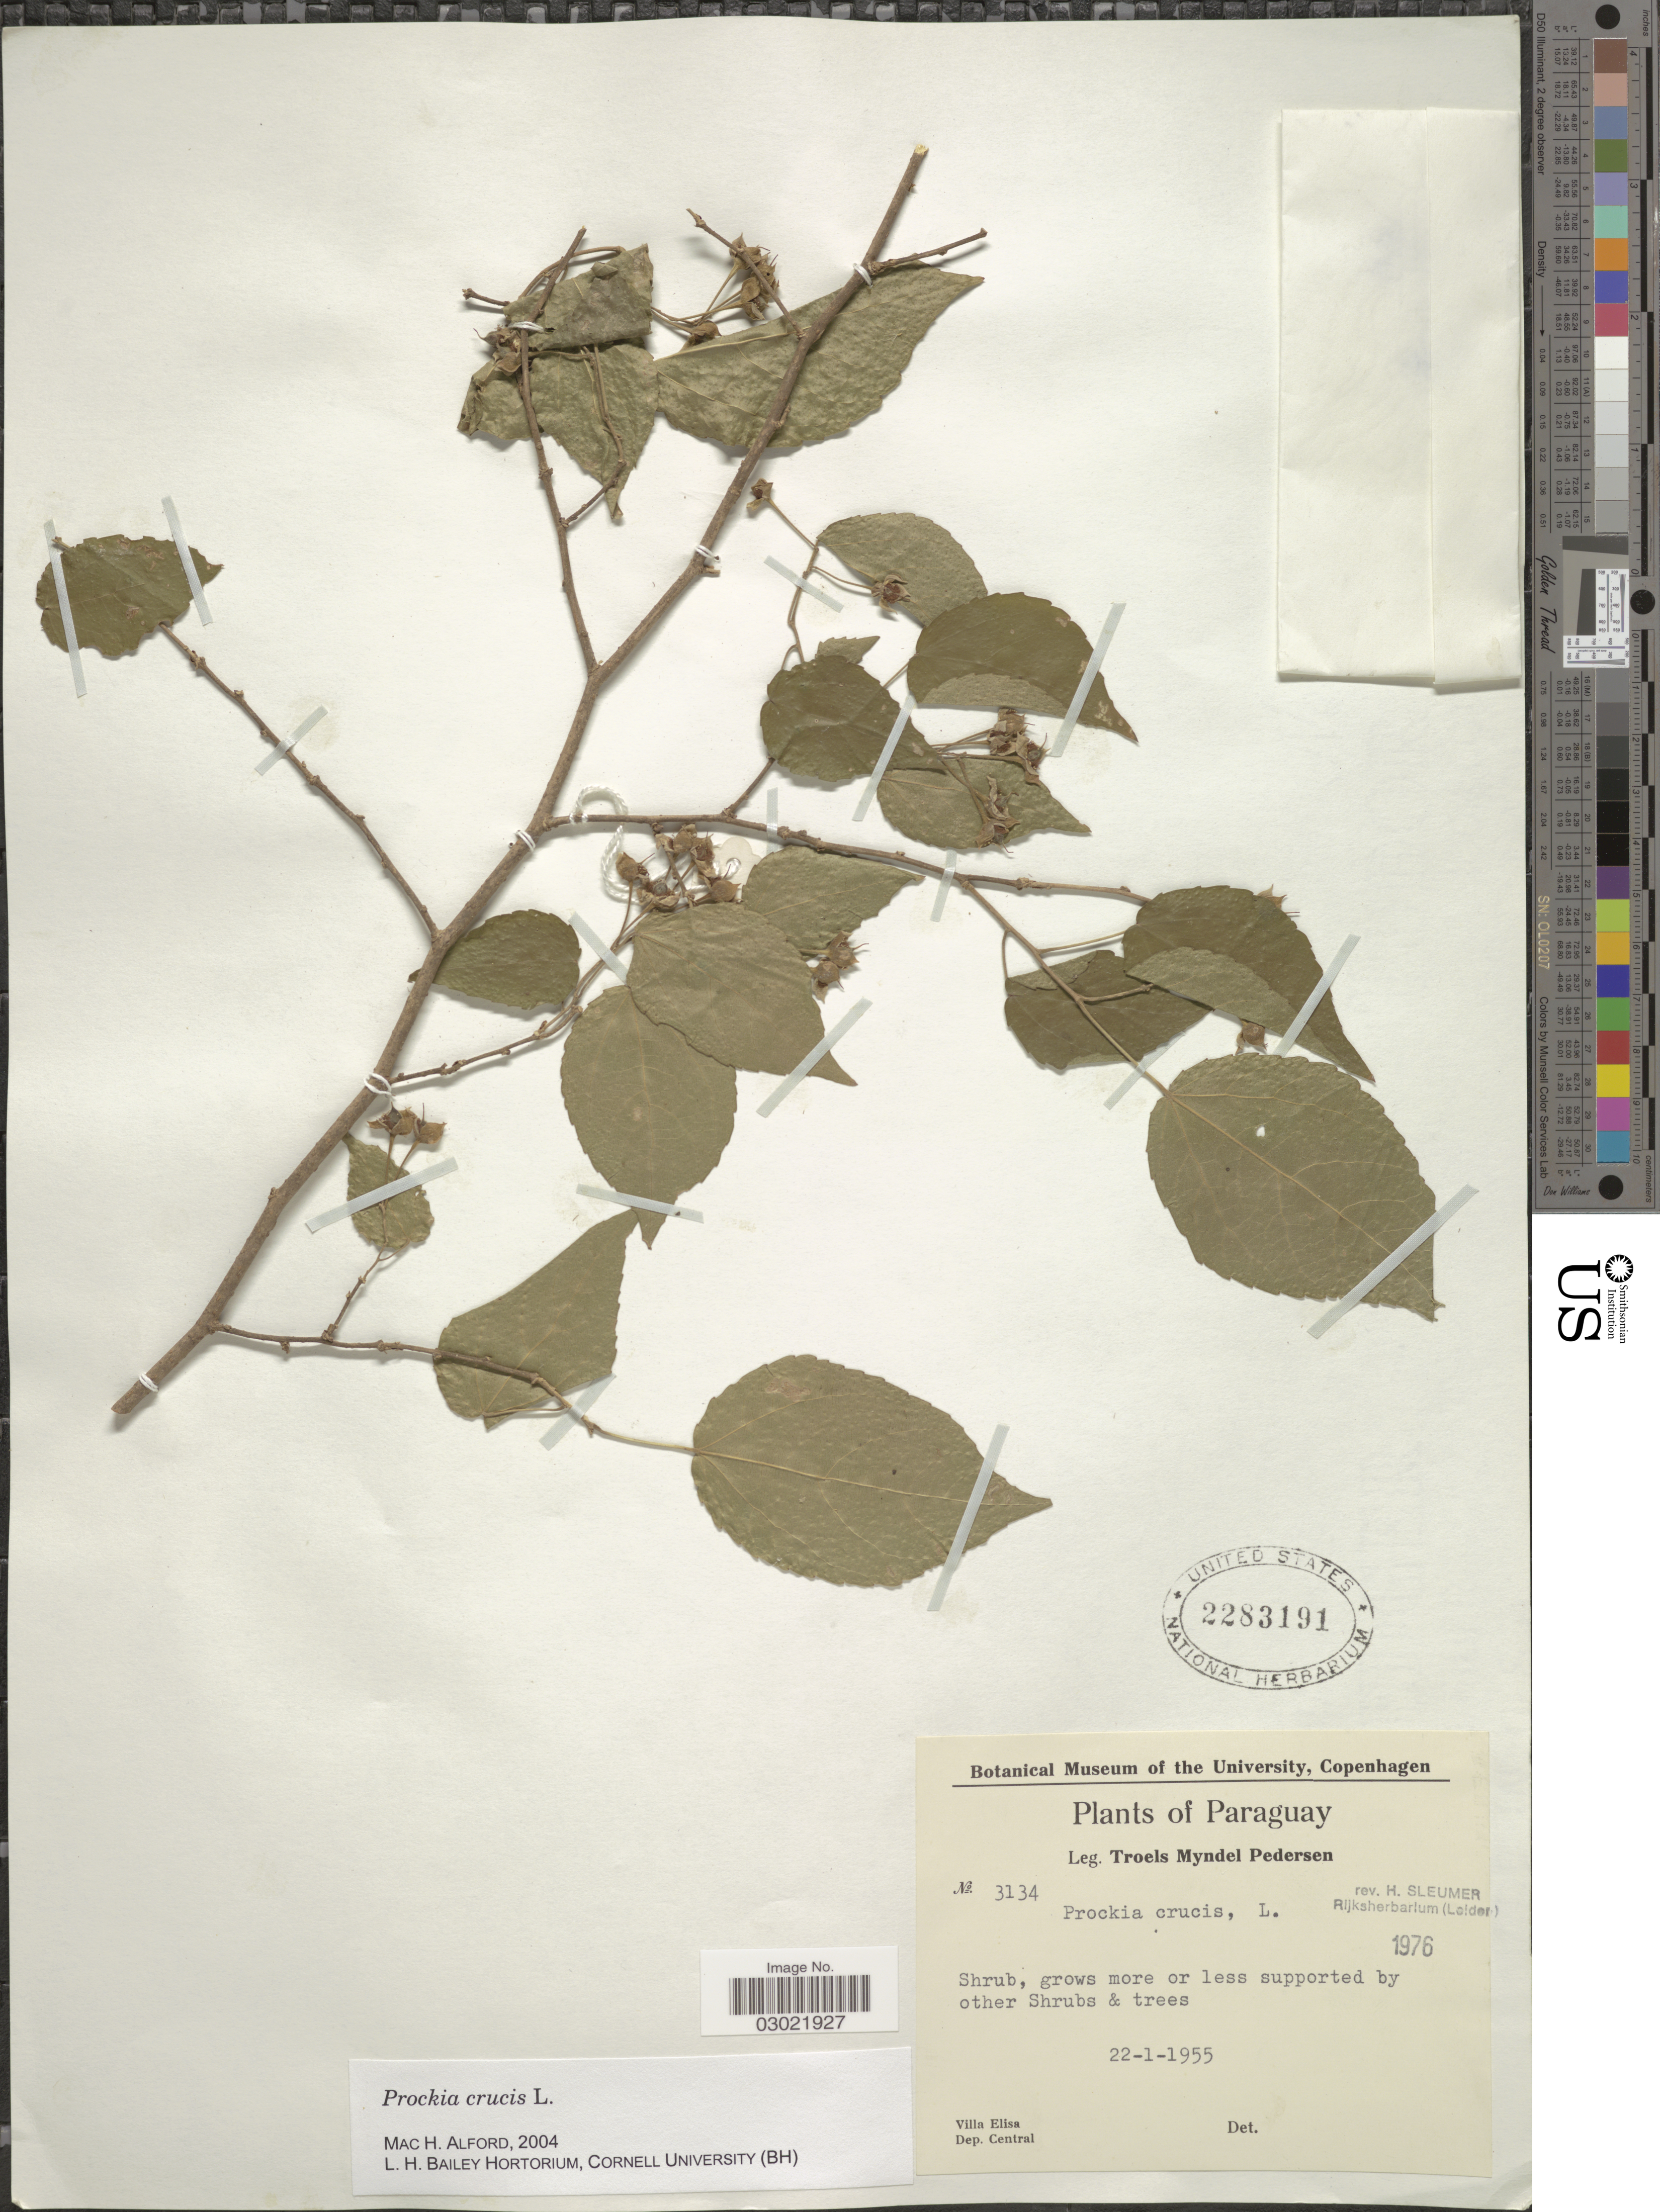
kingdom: Plantae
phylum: Tracheophyta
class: Magnoliopsida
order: Malpighiales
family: Salicaceae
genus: Prockia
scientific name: Prockia crucis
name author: P. Browne ex L.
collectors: T. Pederson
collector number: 3134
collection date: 1955-01-22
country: Paraguay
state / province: Central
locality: Villa Elisa. Dep. Central.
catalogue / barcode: US 2283191